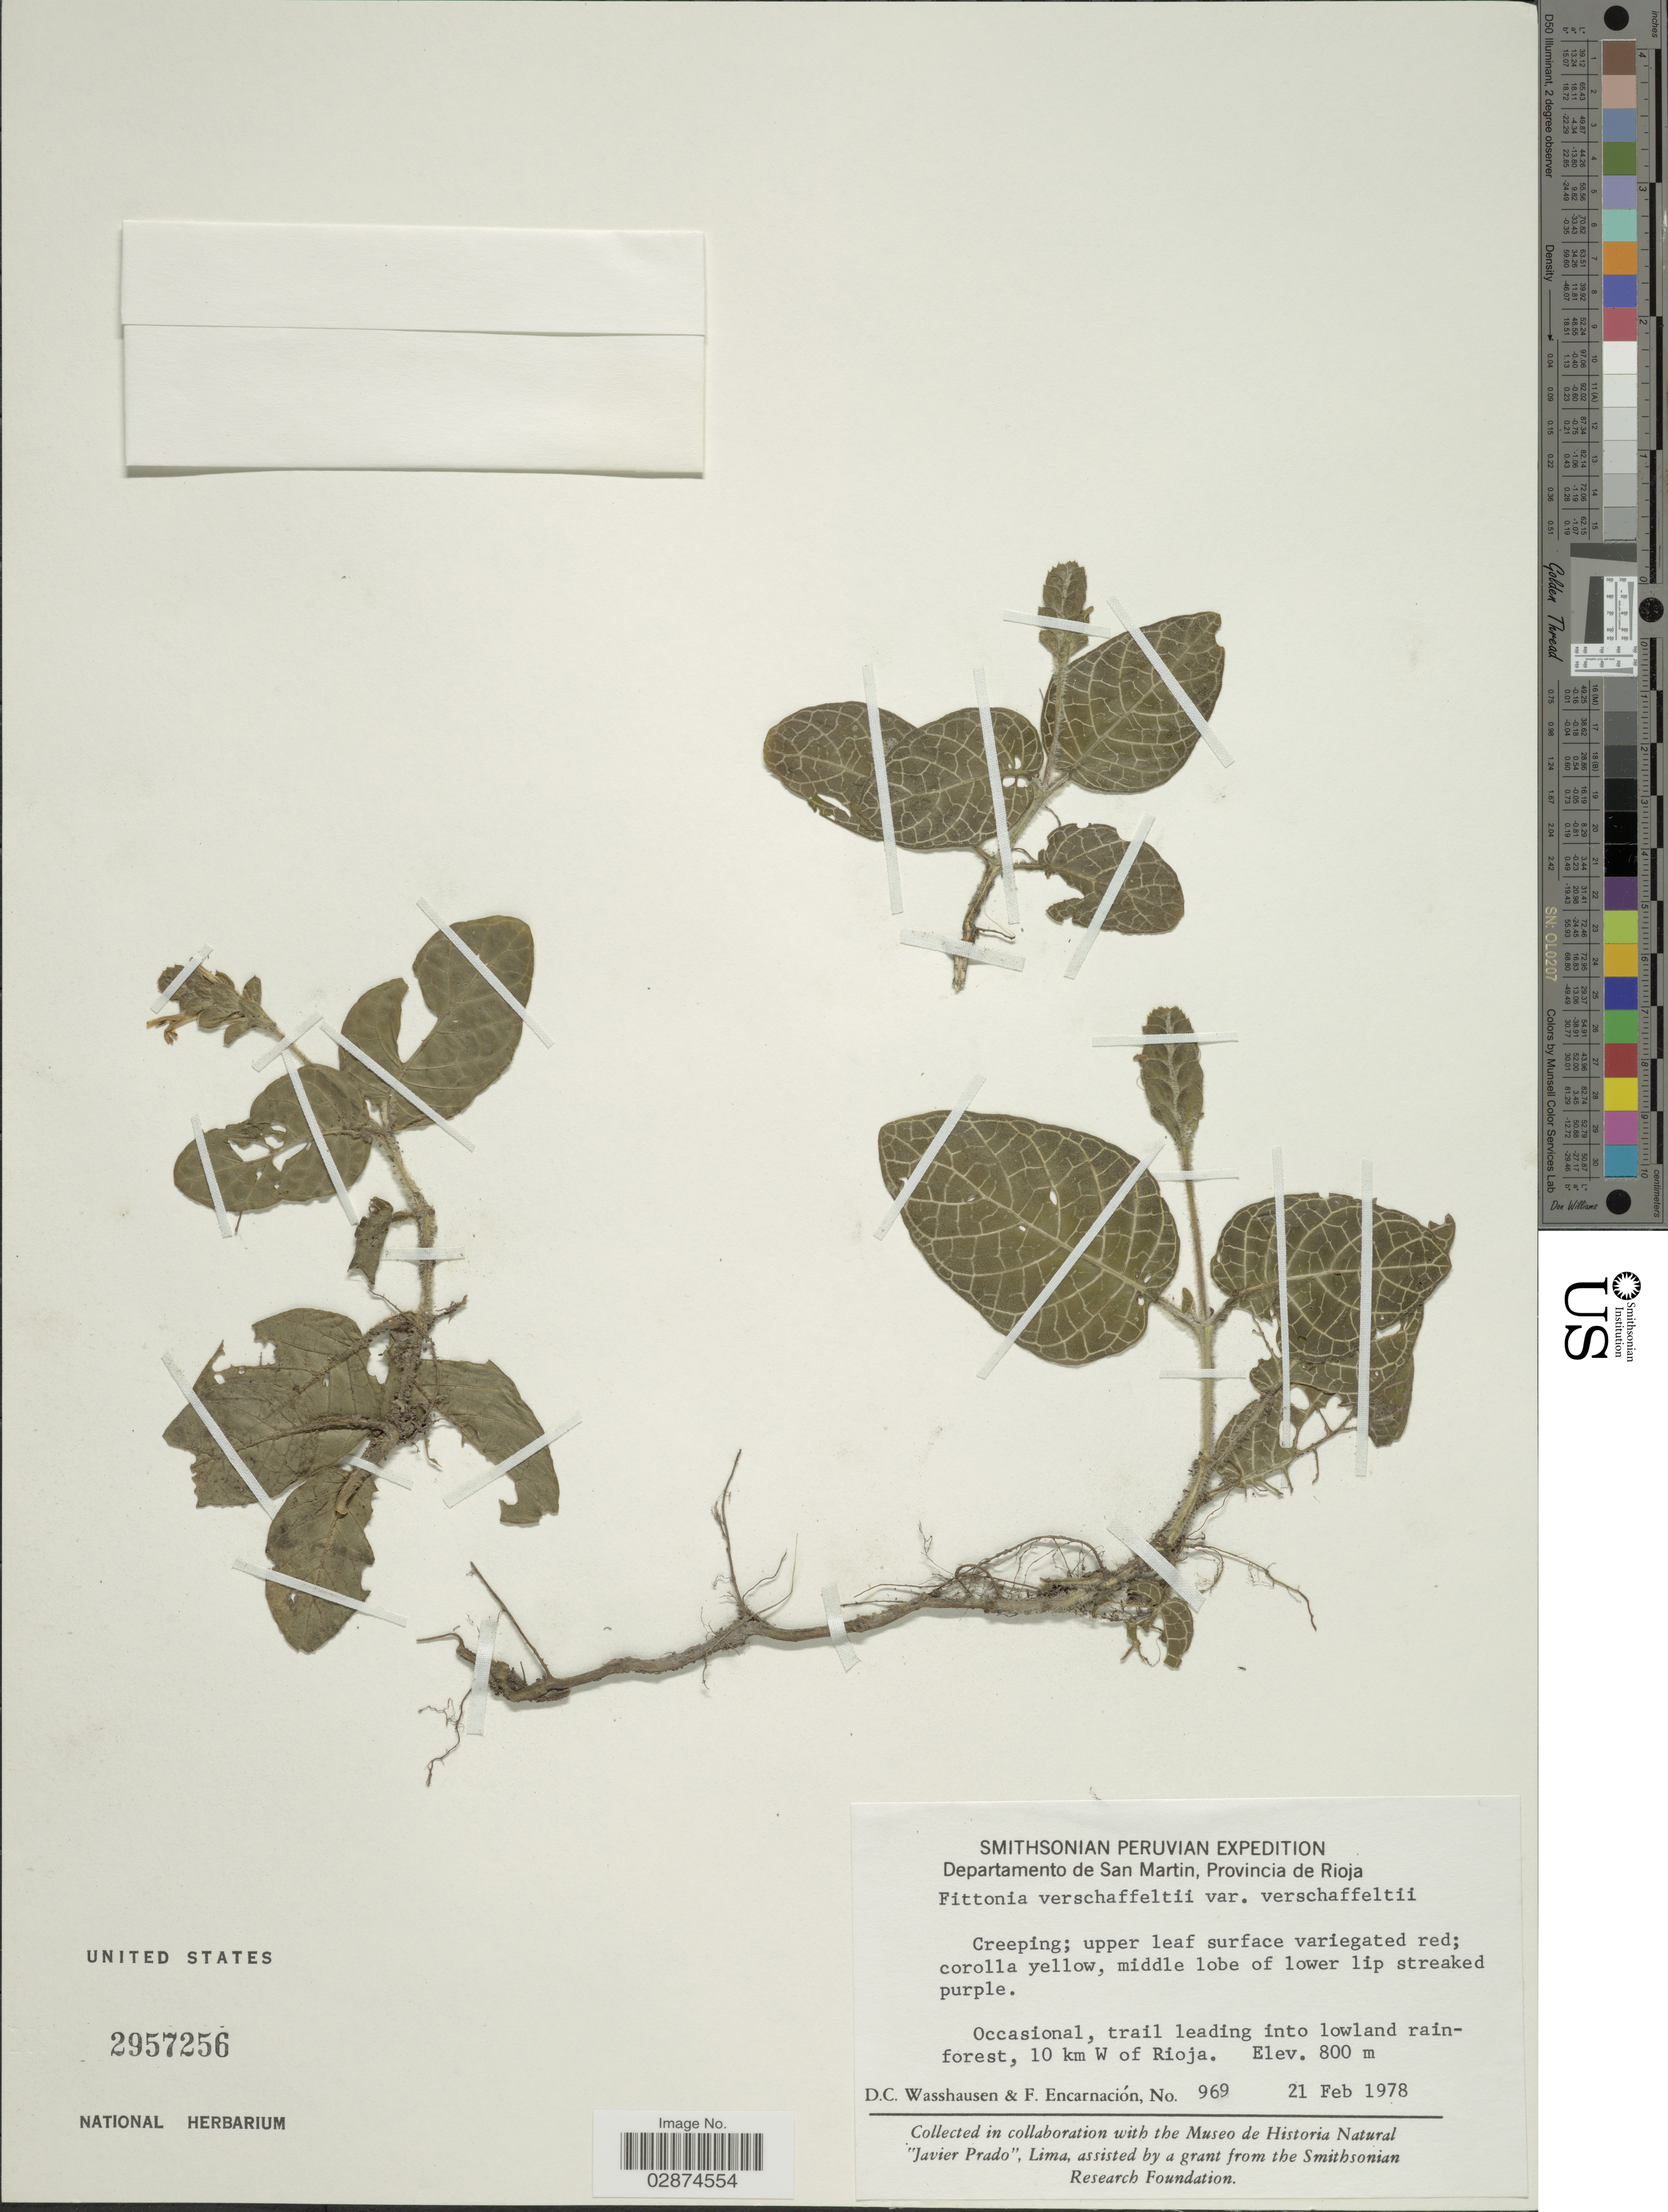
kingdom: Plantae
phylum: Tracheophyta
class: Magnoliopsida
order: Lamiales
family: Acanthaceae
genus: Fittonia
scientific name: Fittonia albivenis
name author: (Lindl. ex Veitch) Brummitt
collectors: D. C. Wasshausen & F. Encarnación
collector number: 969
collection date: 1978-02-21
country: Peru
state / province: San Martín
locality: Departamento de San Martin, Provincia de Rioja. Occasional, trail leading in to lowland rainforest, 10 km W of Rioja.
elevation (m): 800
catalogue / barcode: US 2957256